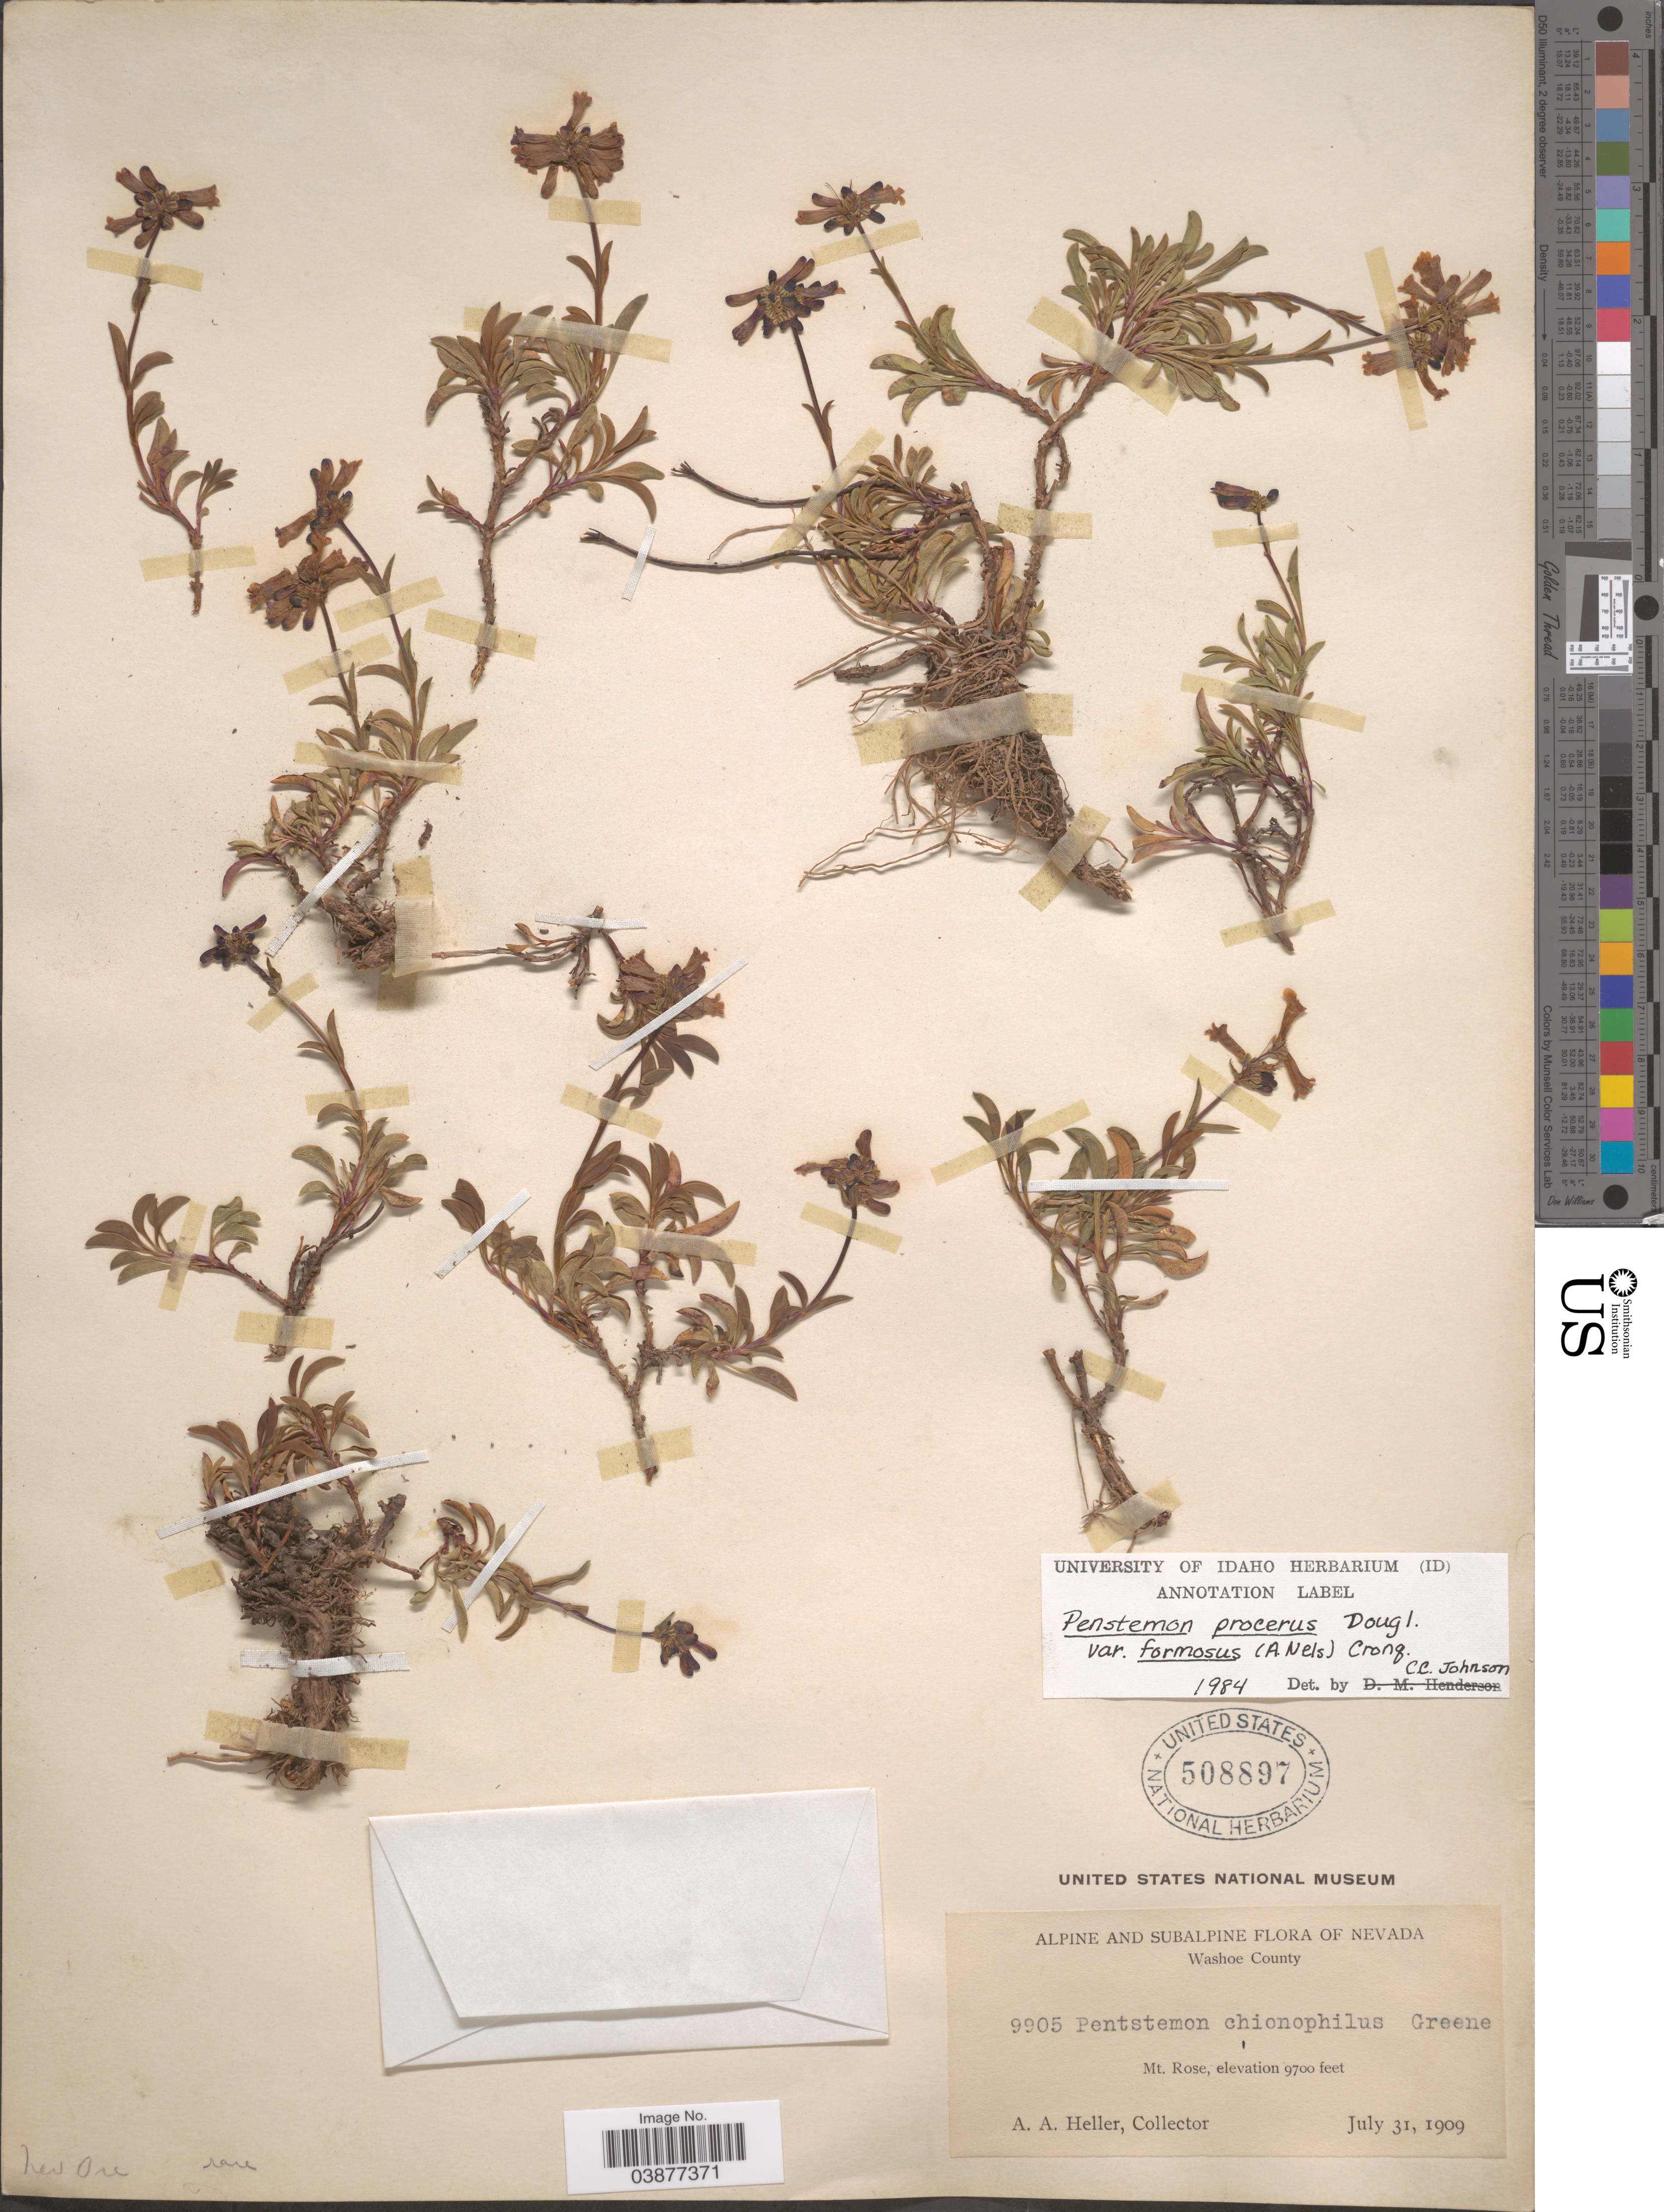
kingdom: Plantae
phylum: Tracheophyta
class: Magnoliopsida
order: Lamiales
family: Plantaginaceae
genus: Penstemon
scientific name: Penstemon procerus var. formosus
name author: (D.D. Keck) Cronquist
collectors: A. A. Heller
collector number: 9905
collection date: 1909-07-31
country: United States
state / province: Nevada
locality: Alpine and Subalpine of Nevada. Washoe County. Mt. Rose.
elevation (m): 2957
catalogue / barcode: US 508897